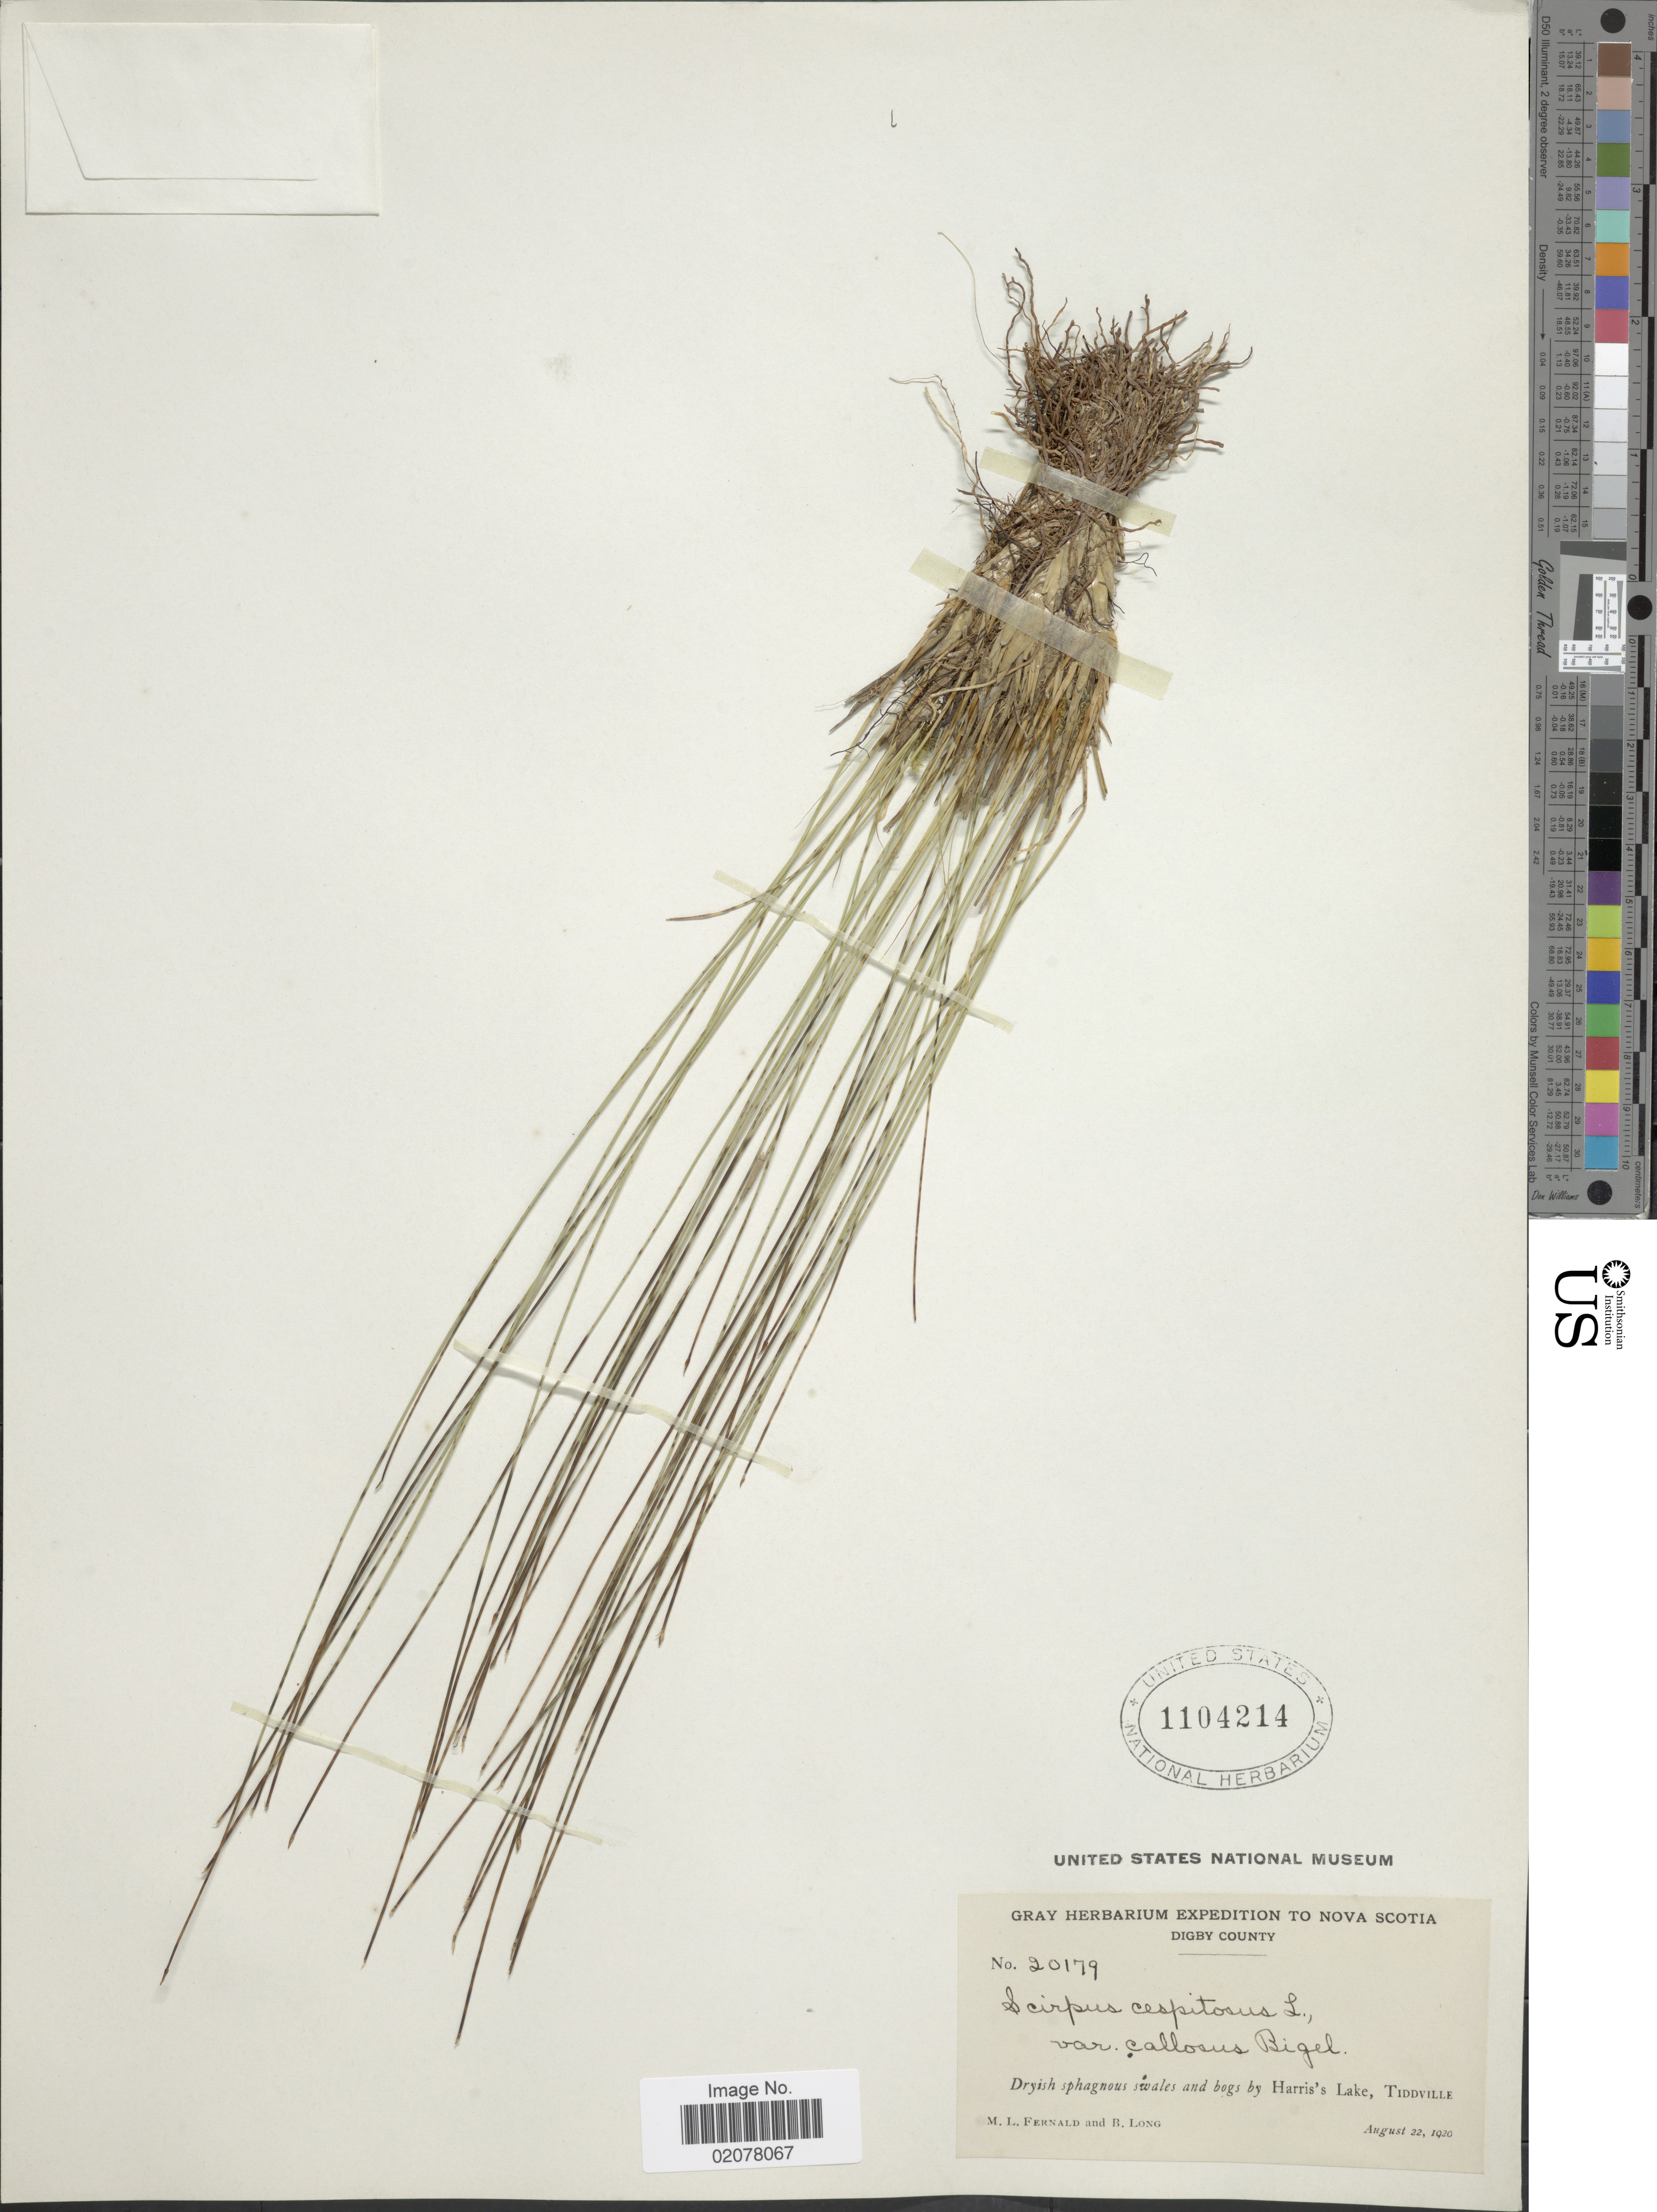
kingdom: Plantae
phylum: Tracheophyta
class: Liliopsida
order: Poales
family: Cyperaceae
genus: Trichophorum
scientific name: Trichophorum cespitosum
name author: (L.) Hartm.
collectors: M. L. Fernald & B. Long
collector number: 20179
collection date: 1920-08-22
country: Canada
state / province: Nova Scotia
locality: Digby County. Dryish sphagnous swales and bogs by Harris's Lake, Tiddville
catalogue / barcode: US 1104214